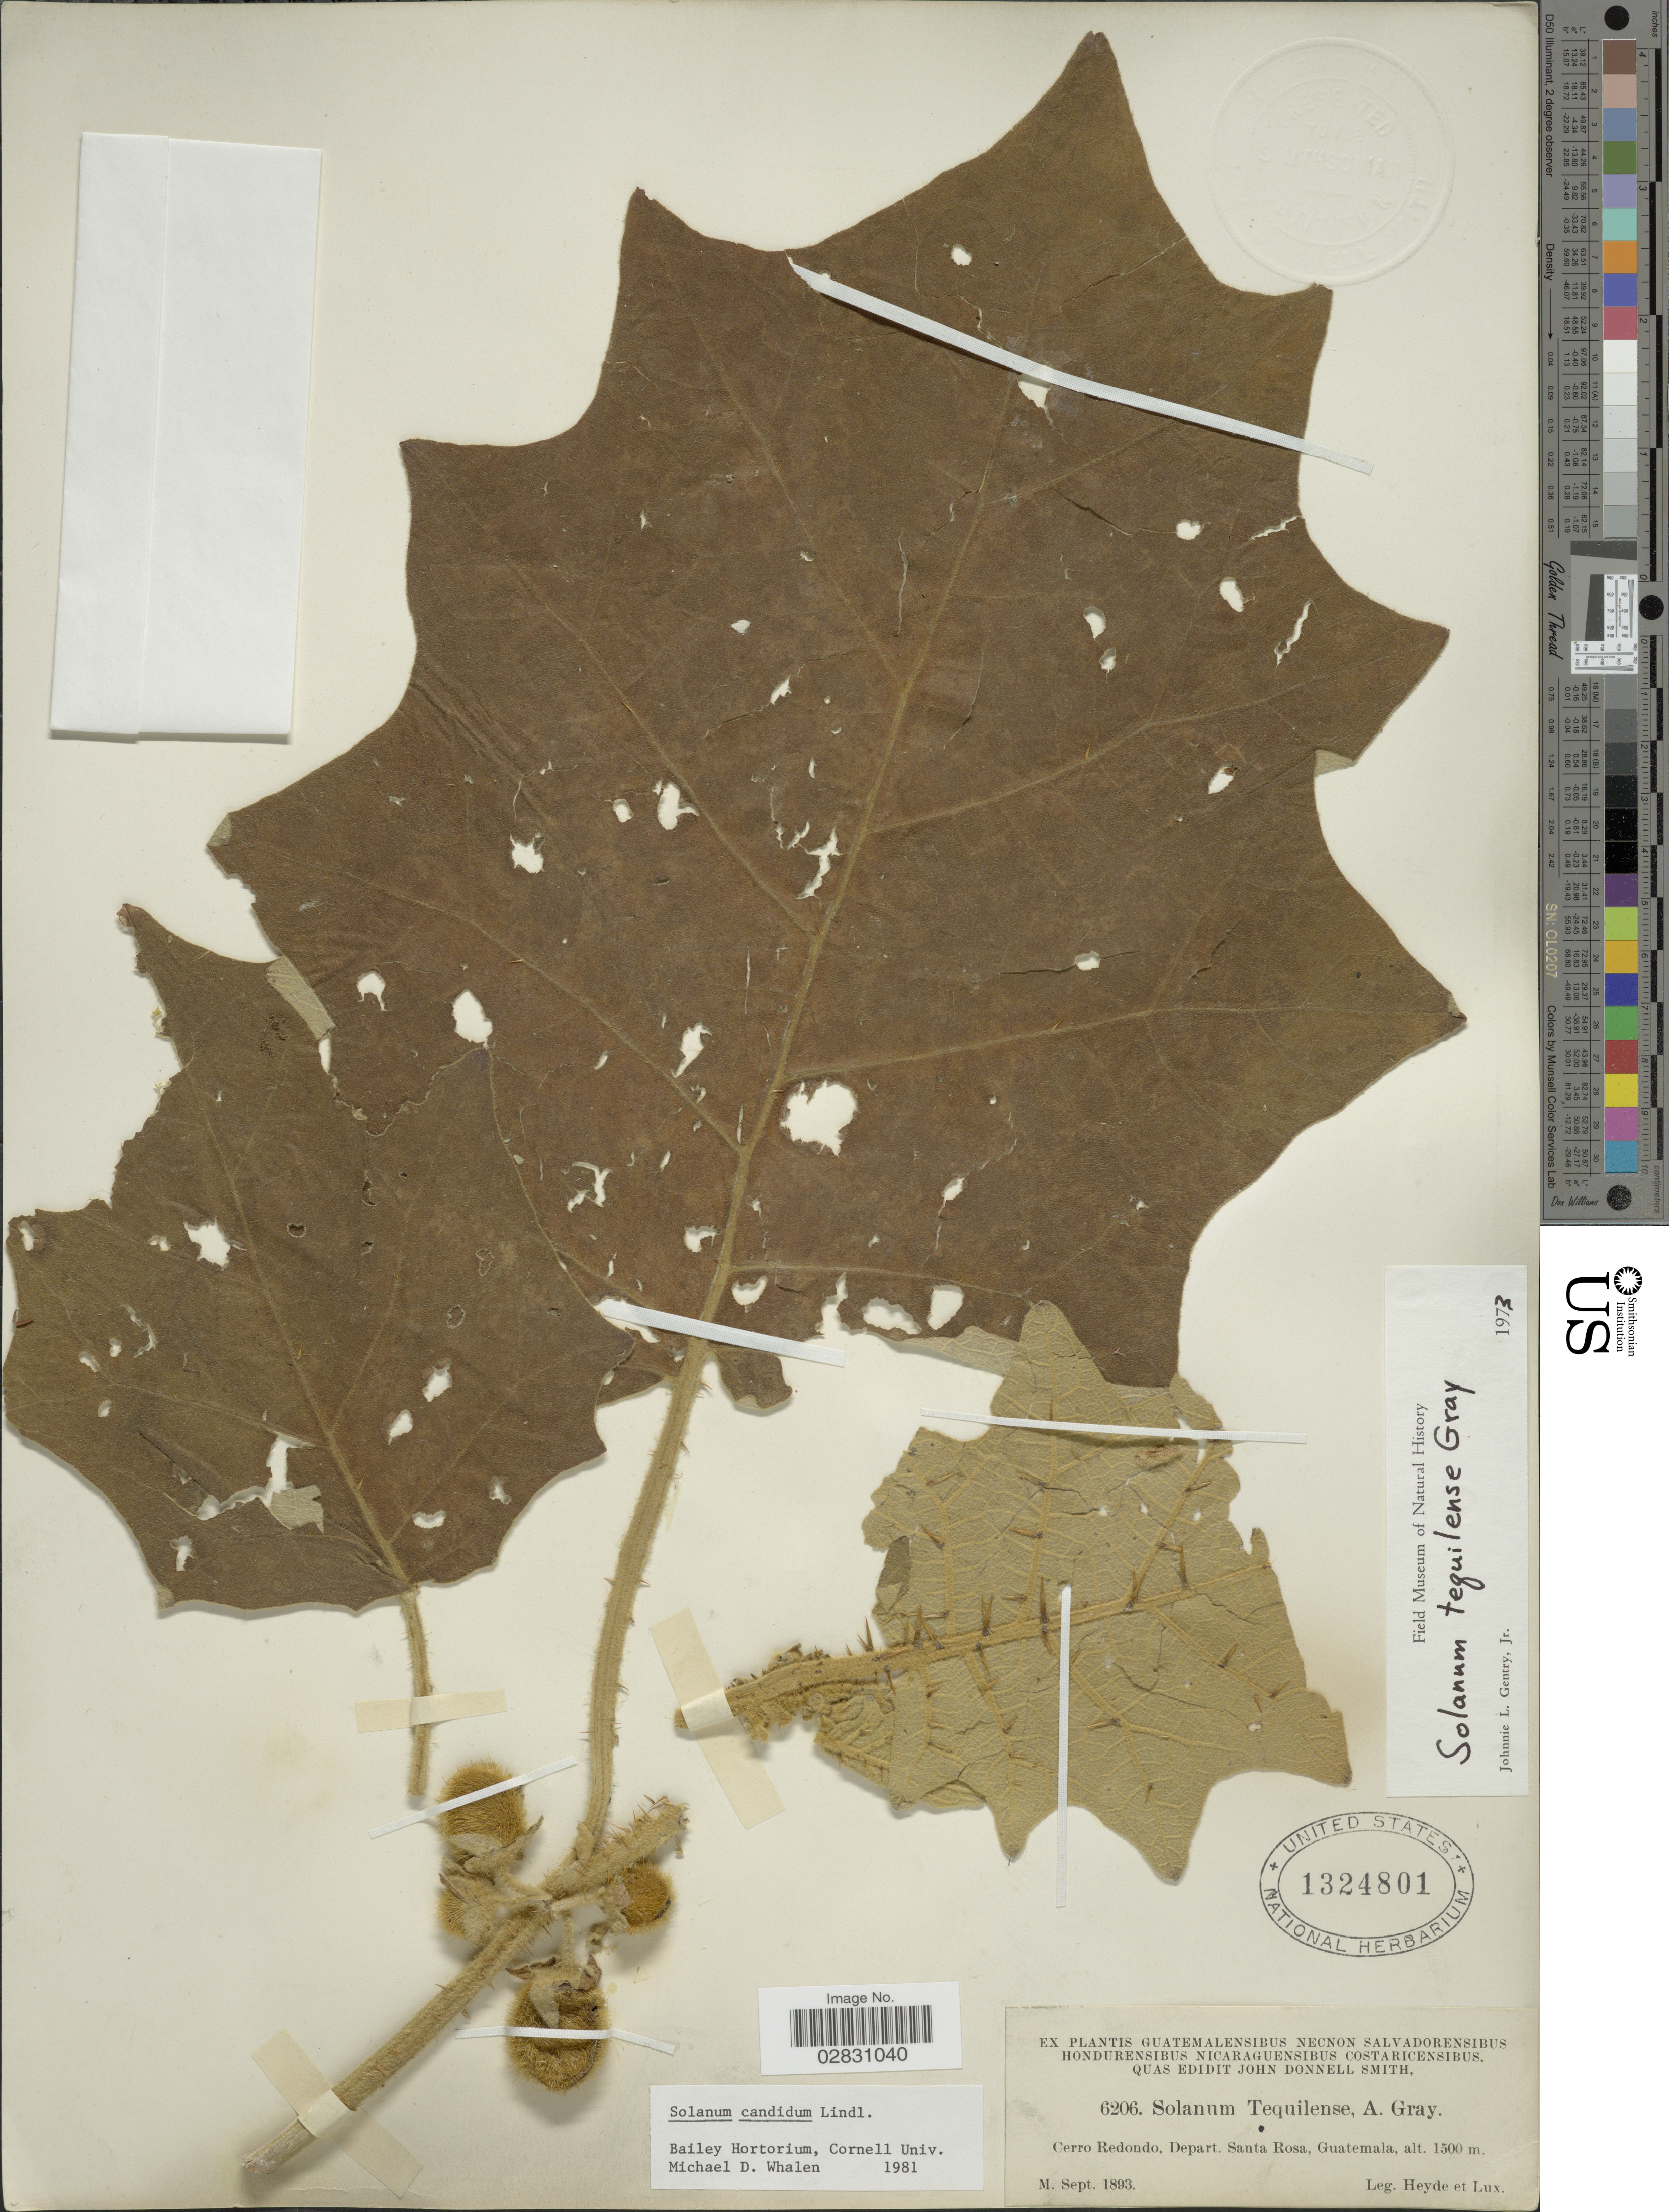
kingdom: Plantae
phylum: Tracheophyta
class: Magnoliopsida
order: Solanales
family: Solanaceae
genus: Solanum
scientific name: Solanum candidum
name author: Lindl.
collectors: Heyde & Lux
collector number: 6206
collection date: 1893-09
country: Guatemala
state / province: Santa Rosa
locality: Cerro Redondo, Depart. Santa Rosa.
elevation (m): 1500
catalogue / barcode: US 1324801